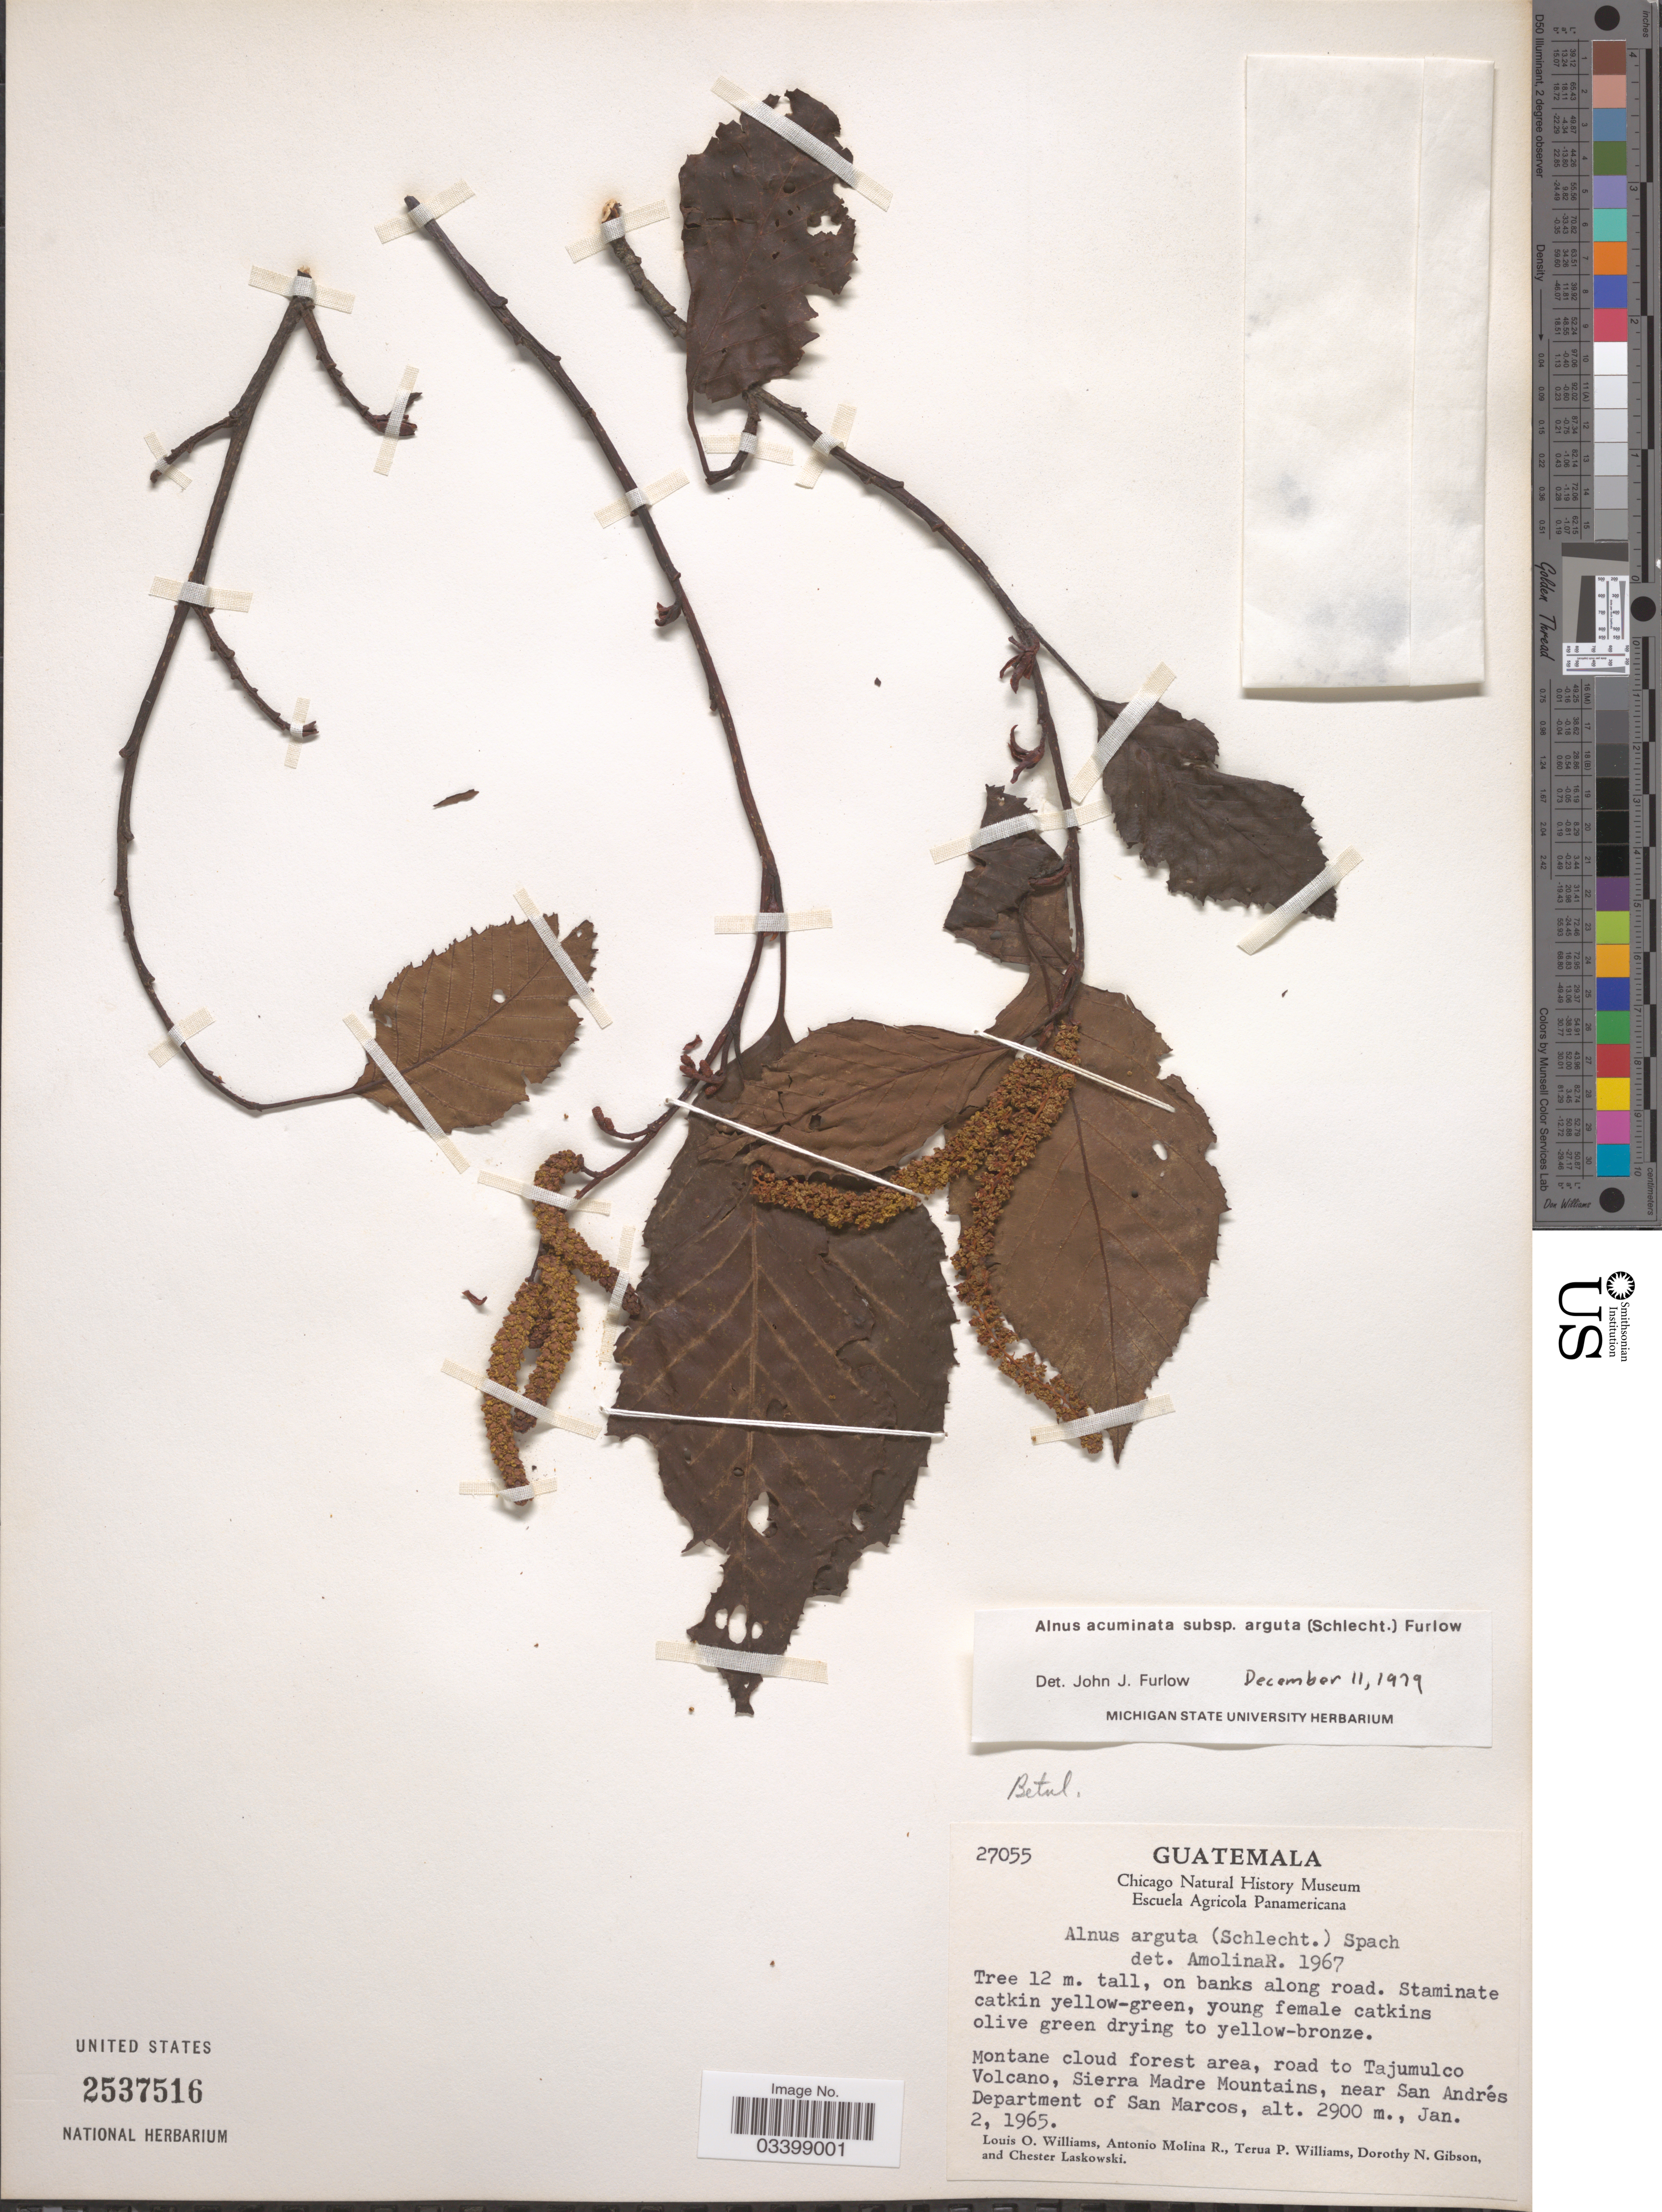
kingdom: Plantae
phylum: Tracheophyta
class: Magnoliopsida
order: Fagales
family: Betulaceae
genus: Alnus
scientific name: Alnus acuminata subsp. arguta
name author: (Schltdl.) Furlow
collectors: L. O. Williams, A. Molina R., T. Williams, D. N. Gibson & C. Laskowski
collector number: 27055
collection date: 1965-01-02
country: Guatemala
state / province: San Marcos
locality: Montane cloud forest area, road to Tajumulco Volcano, Sierra Madre Mountains, near San Andrés Department of San Marcos.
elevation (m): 2900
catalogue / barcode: US 2537516